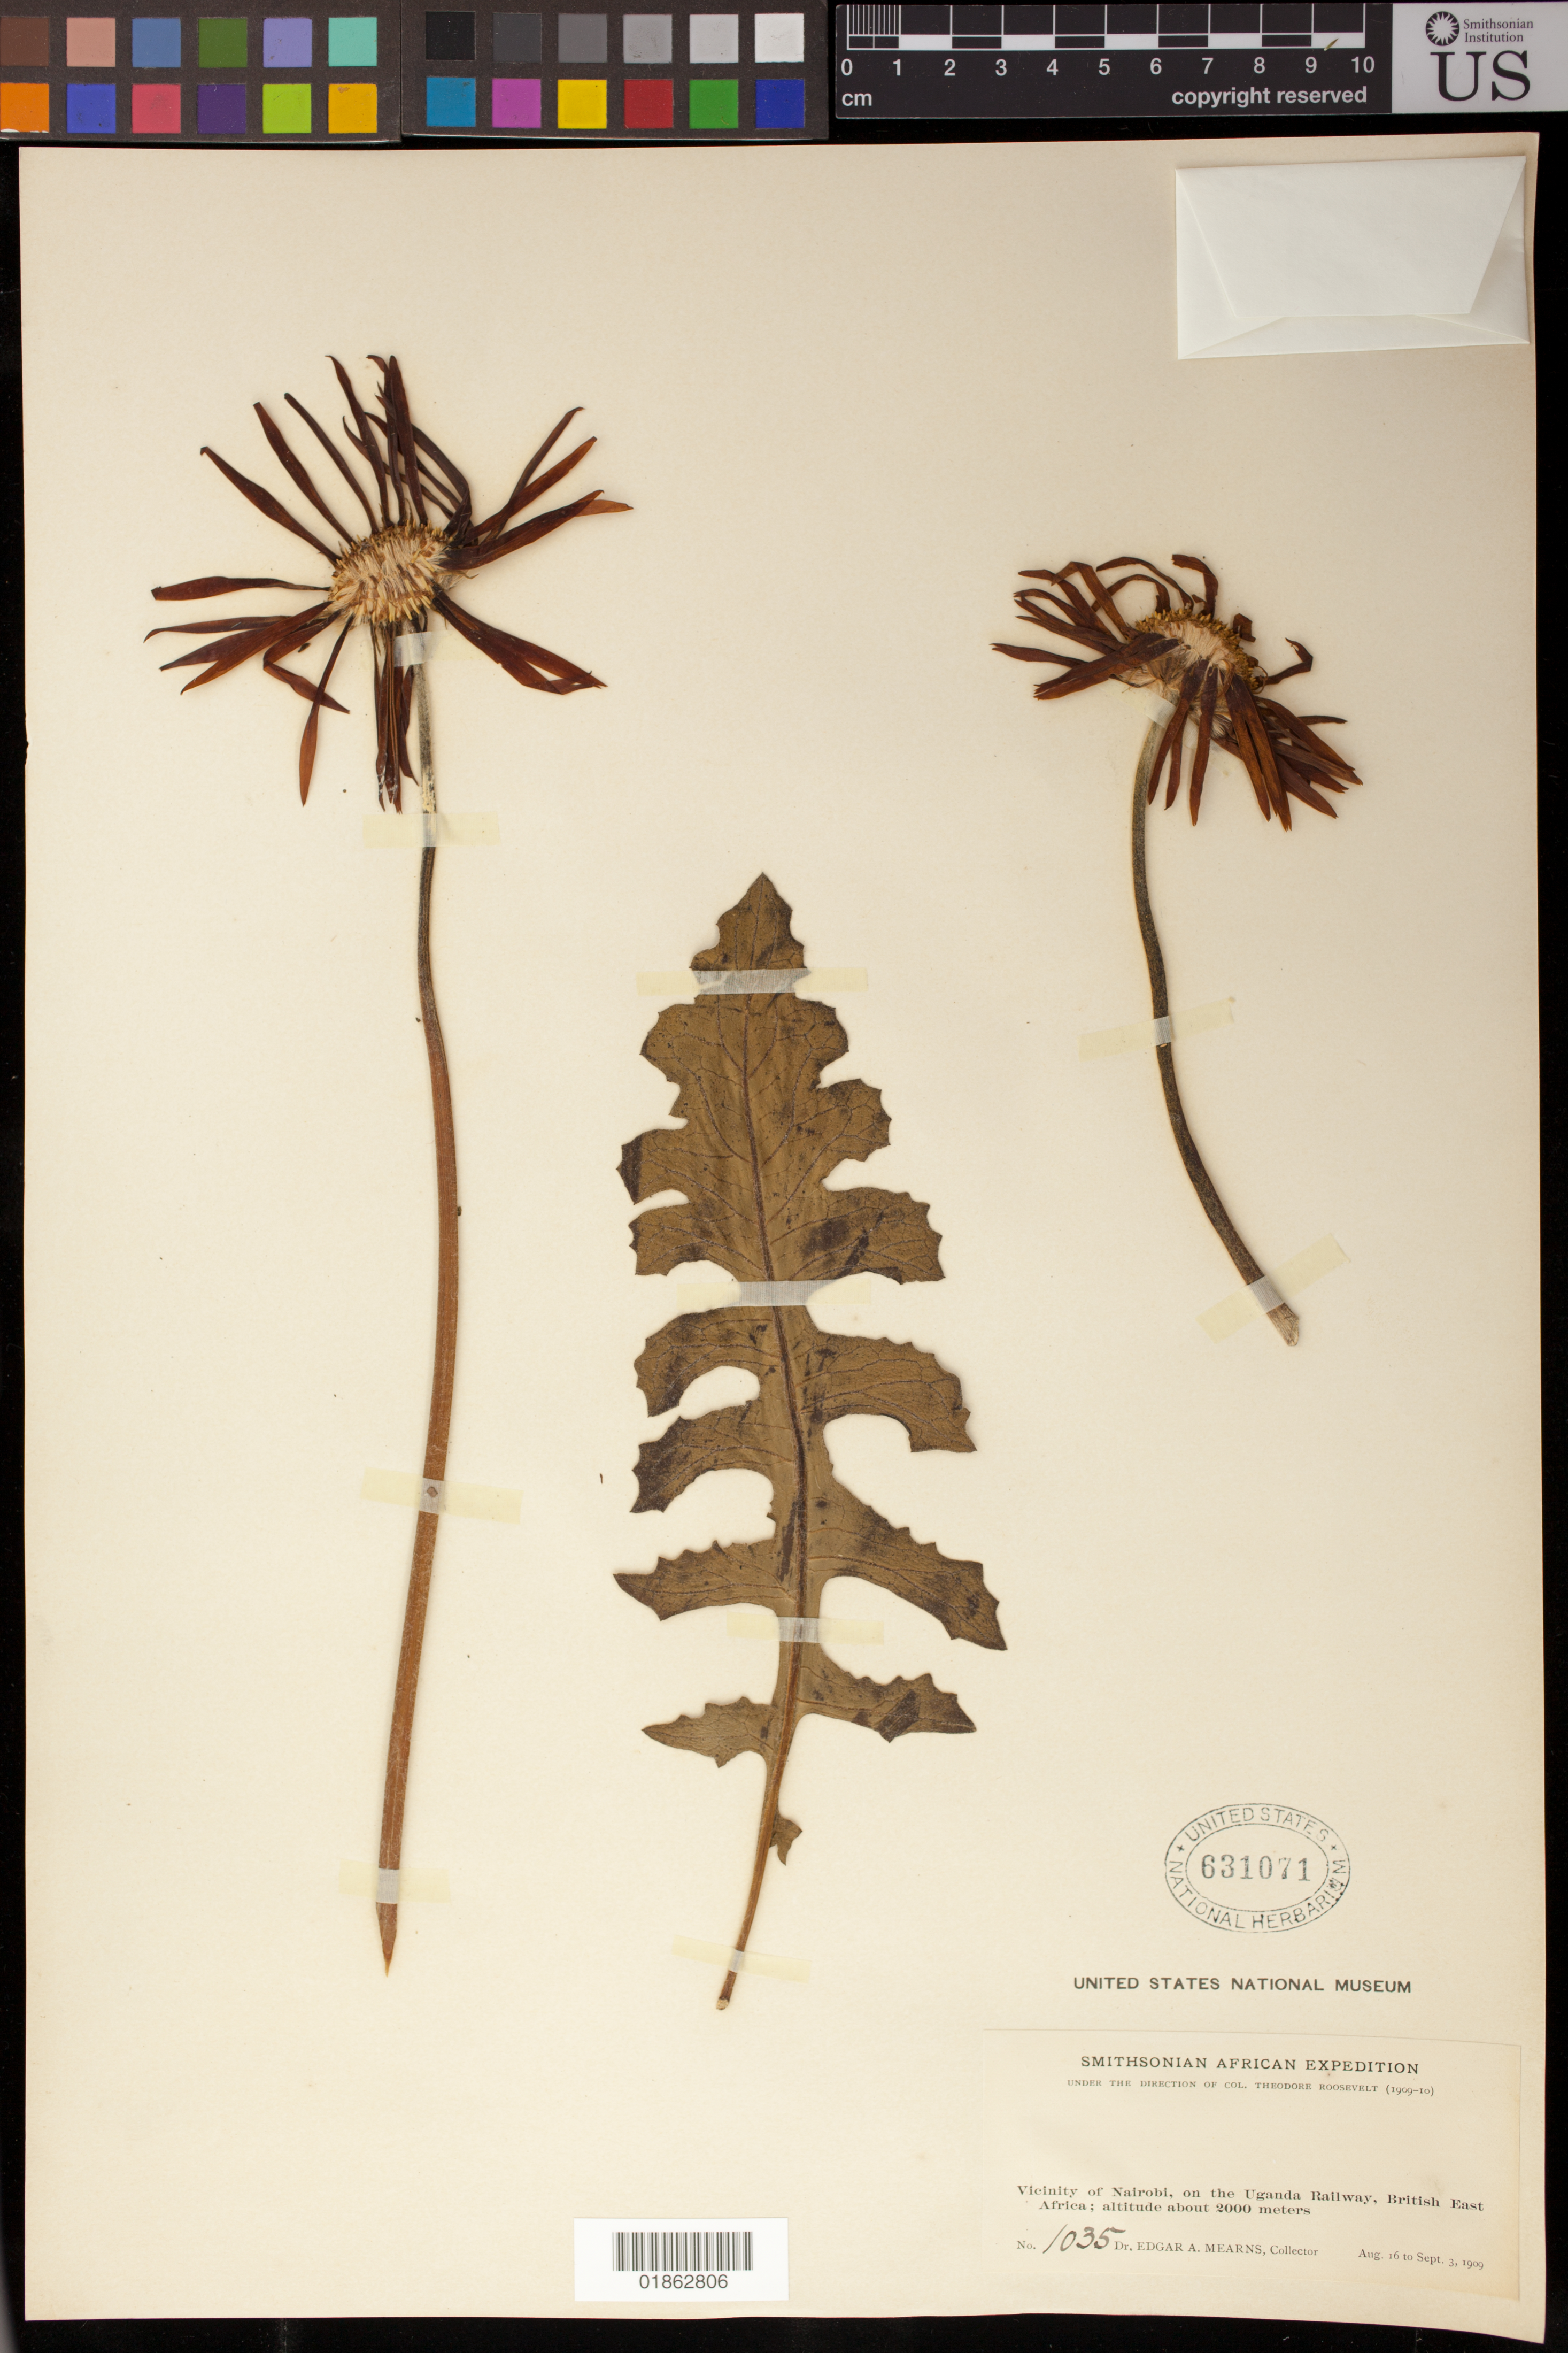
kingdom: Plantae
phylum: Tracheophyta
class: Magnoliopsida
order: Asterales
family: Asteraceae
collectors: E. A. Mearns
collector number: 1035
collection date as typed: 16 Aug 1909 to 03 Sep 1909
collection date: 1909-08-16/1909-09-03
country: Kenya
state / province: Nairobi Area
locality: Vicinity of Nairobi, on the Uganda Railway, British East Africa.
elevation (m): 2000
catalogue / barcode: US 631071